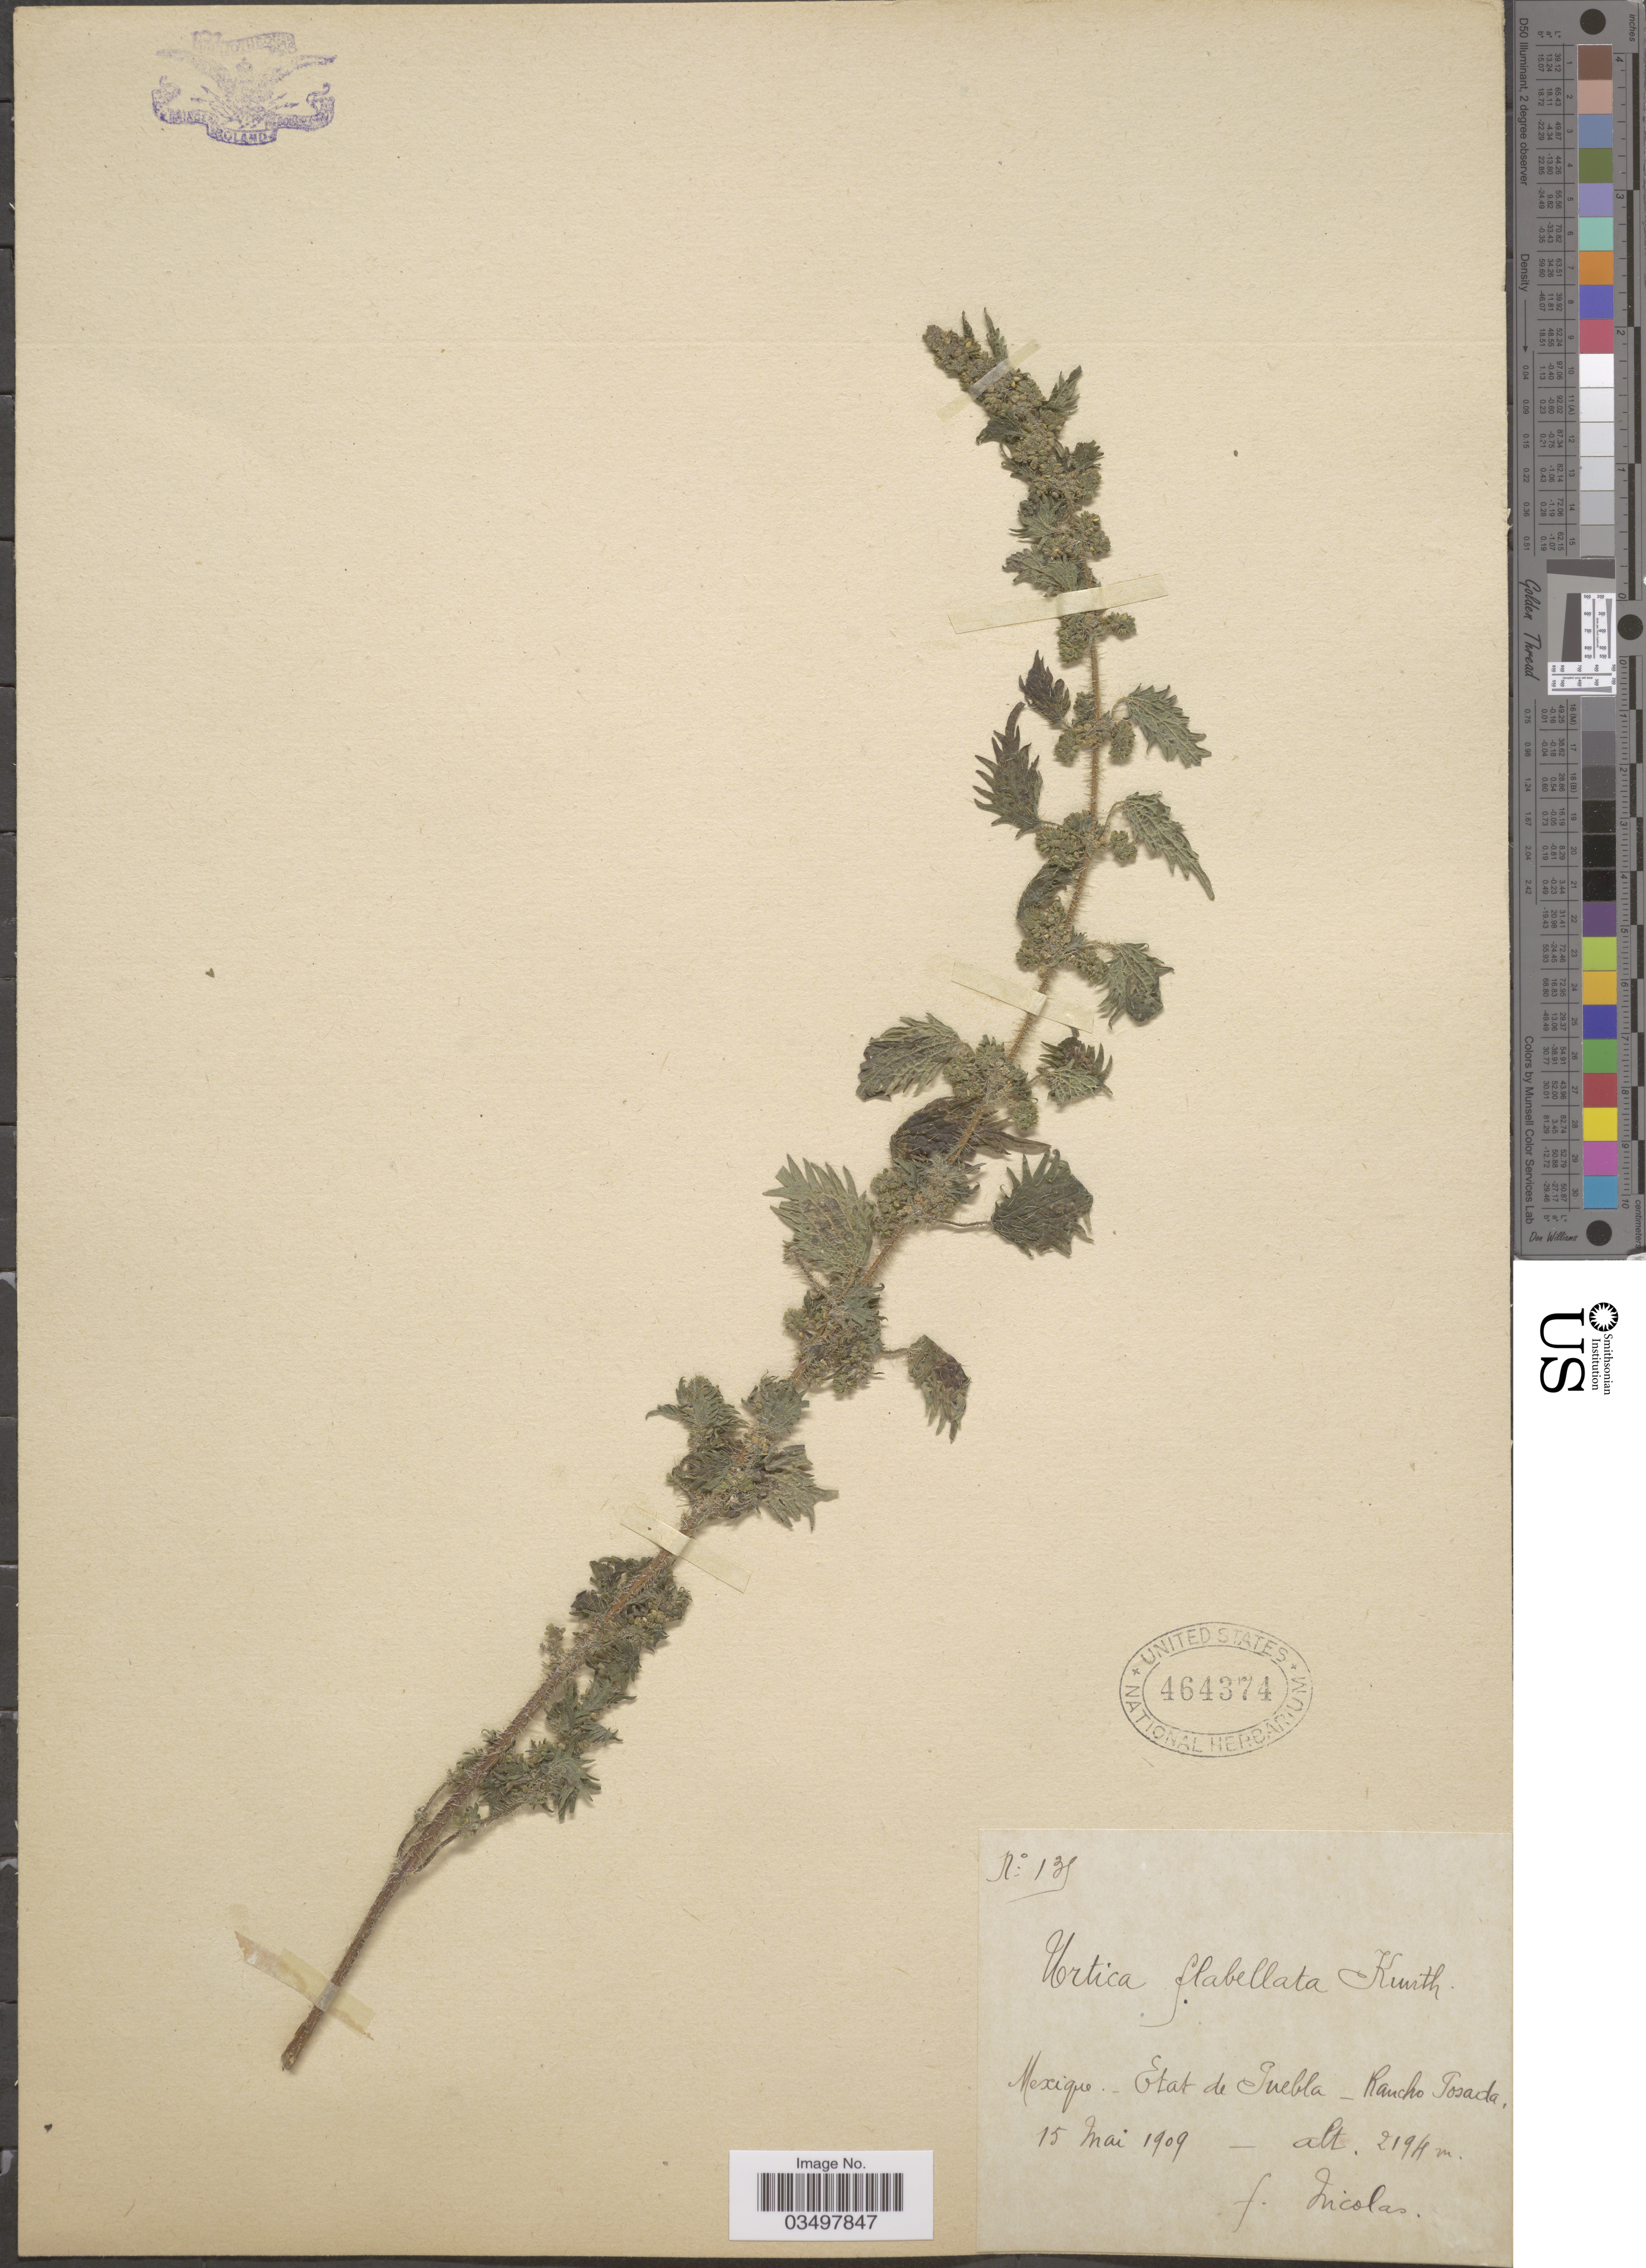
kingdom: Plantae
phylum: Tracheophyta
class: Magnoliopsida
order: Rosales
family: Urticaceae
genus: Urtica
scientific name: Urtica flabellata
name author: Kunth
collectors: F. Nicolas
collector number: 135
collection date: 1909-05-15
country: Mexico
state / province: Puebla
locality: Etat de Puebla - Rancho Tosada.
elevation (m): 2194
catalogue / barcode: US 464374